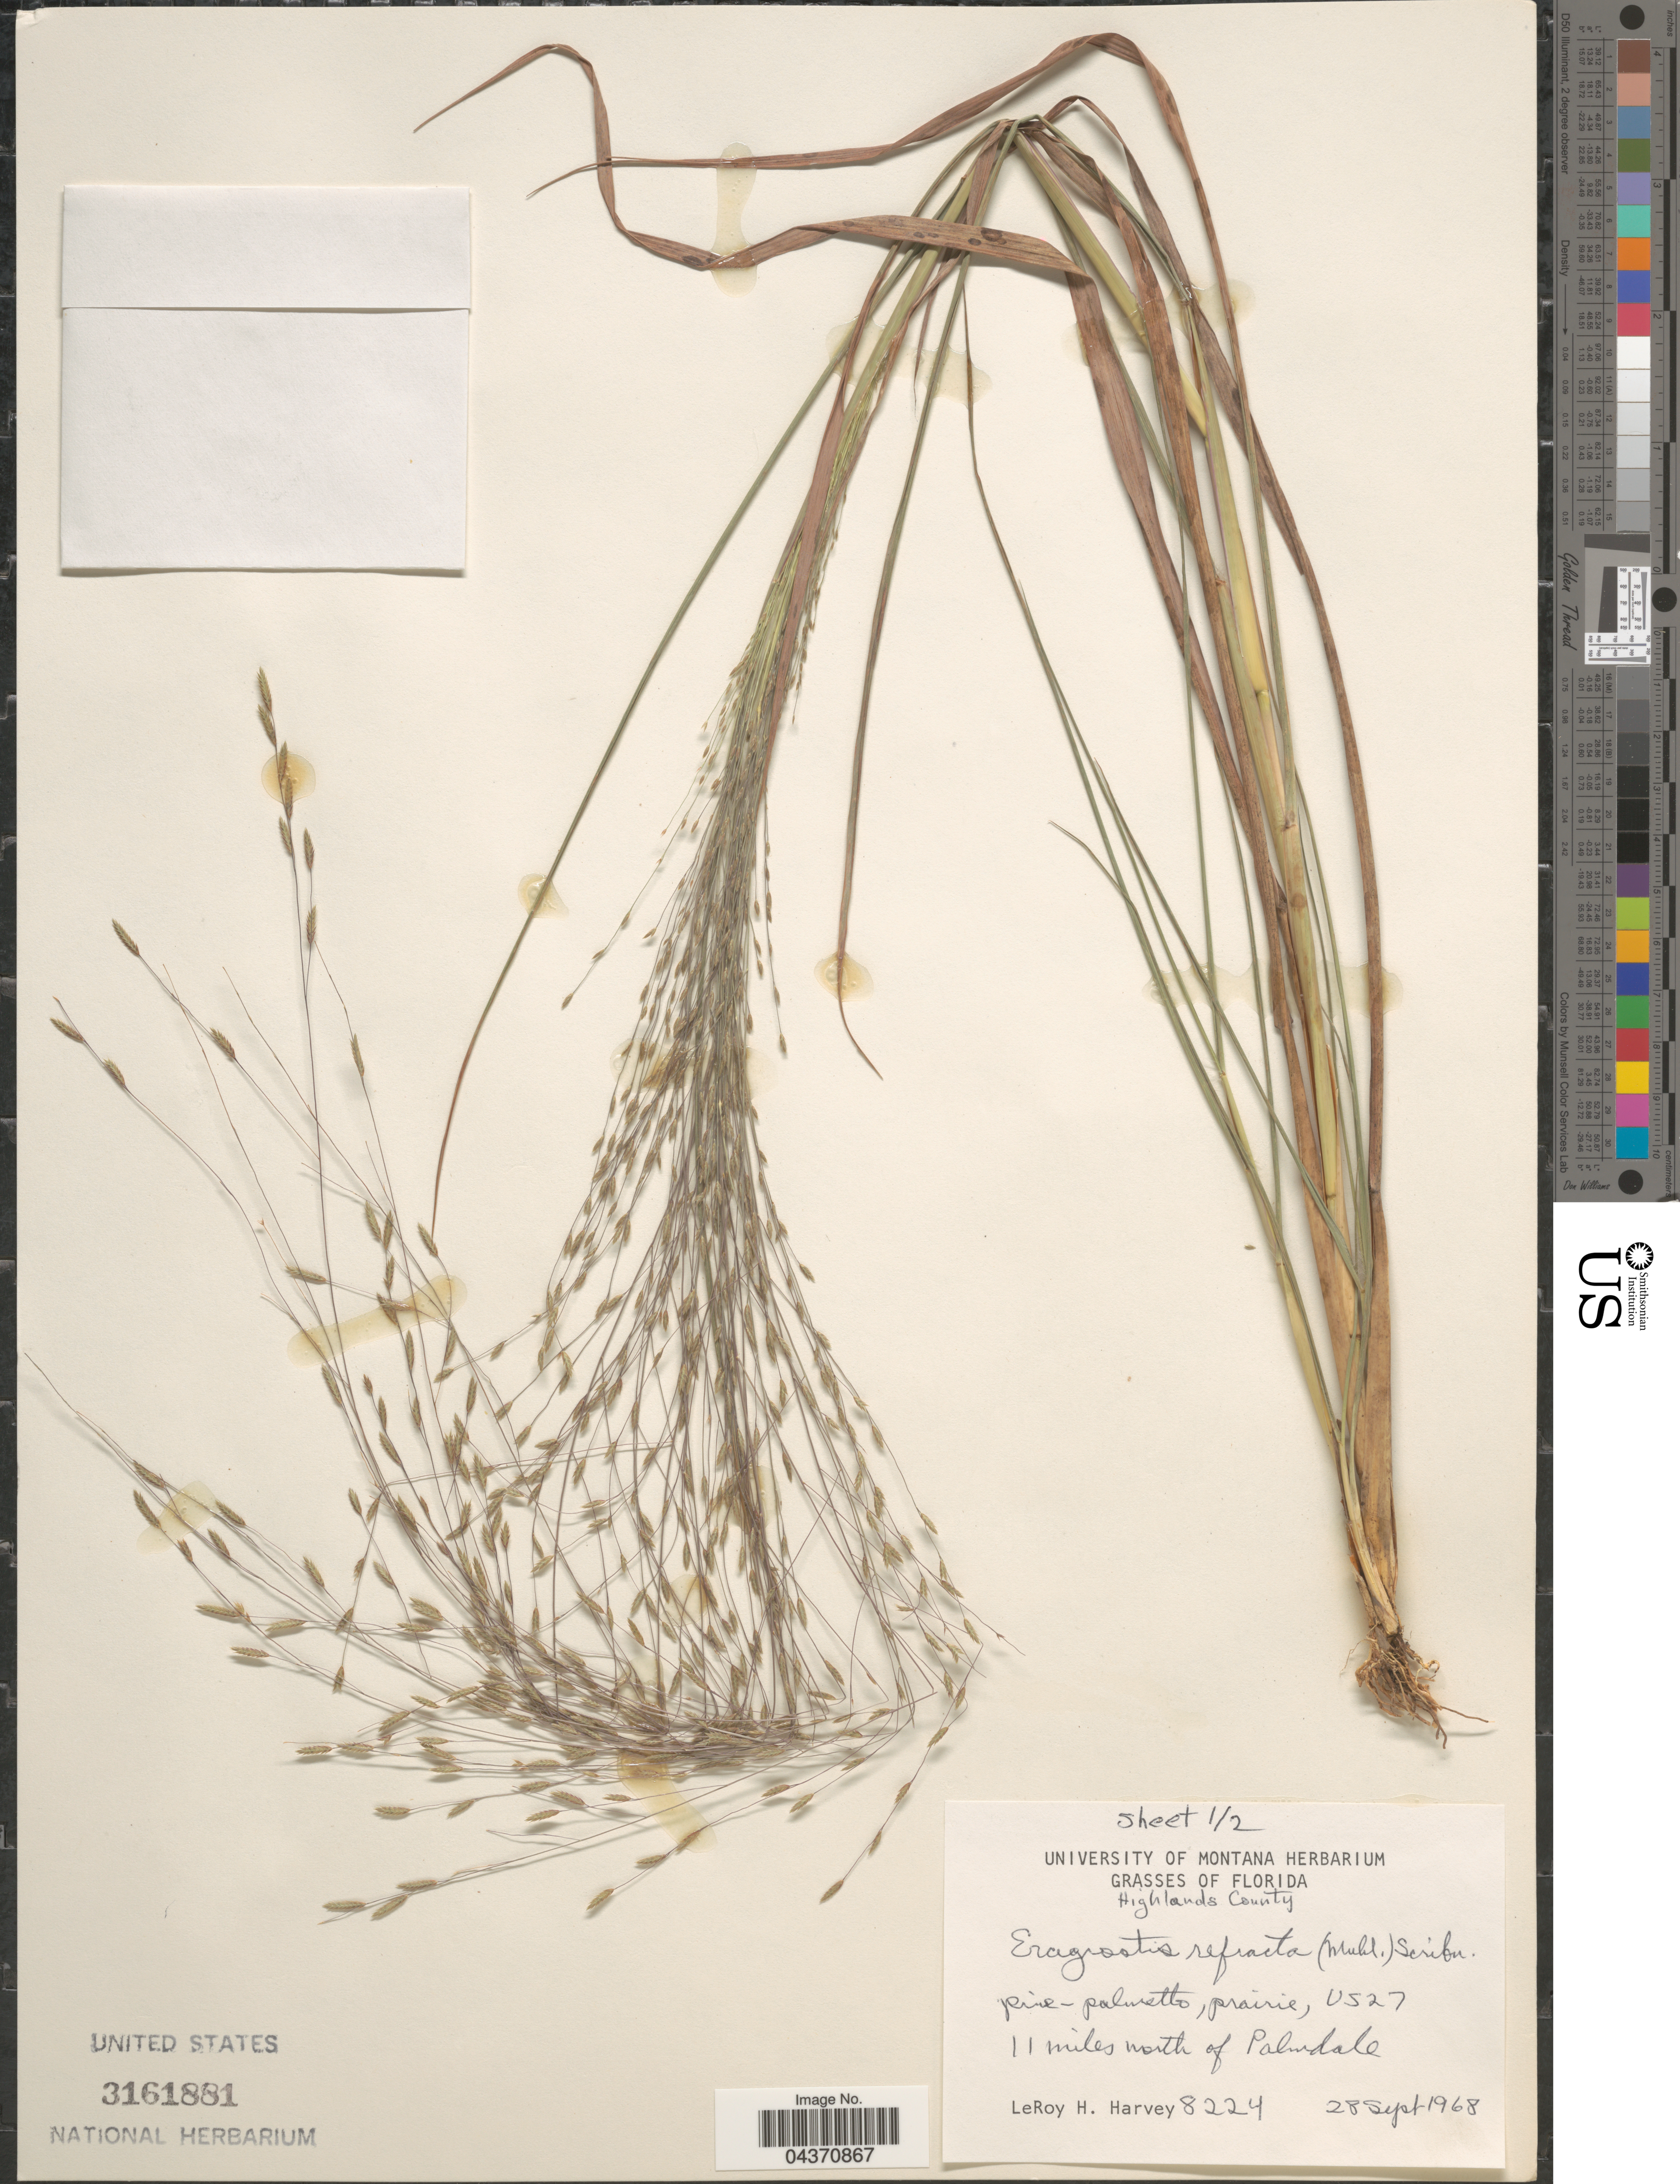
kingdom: Plantae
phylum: Tracheophyta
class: Liliopsida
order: Poales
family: Poaceae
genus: Eragrostis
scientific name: Eragrostis refracta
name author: (Muhl.) Scribn.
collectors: L. H. Harvey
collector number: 8224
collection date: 1968-09-28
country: United States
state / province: Florida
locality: Highlands County. US27. 11 miles north of Palmdale.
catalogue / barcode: US 3161881